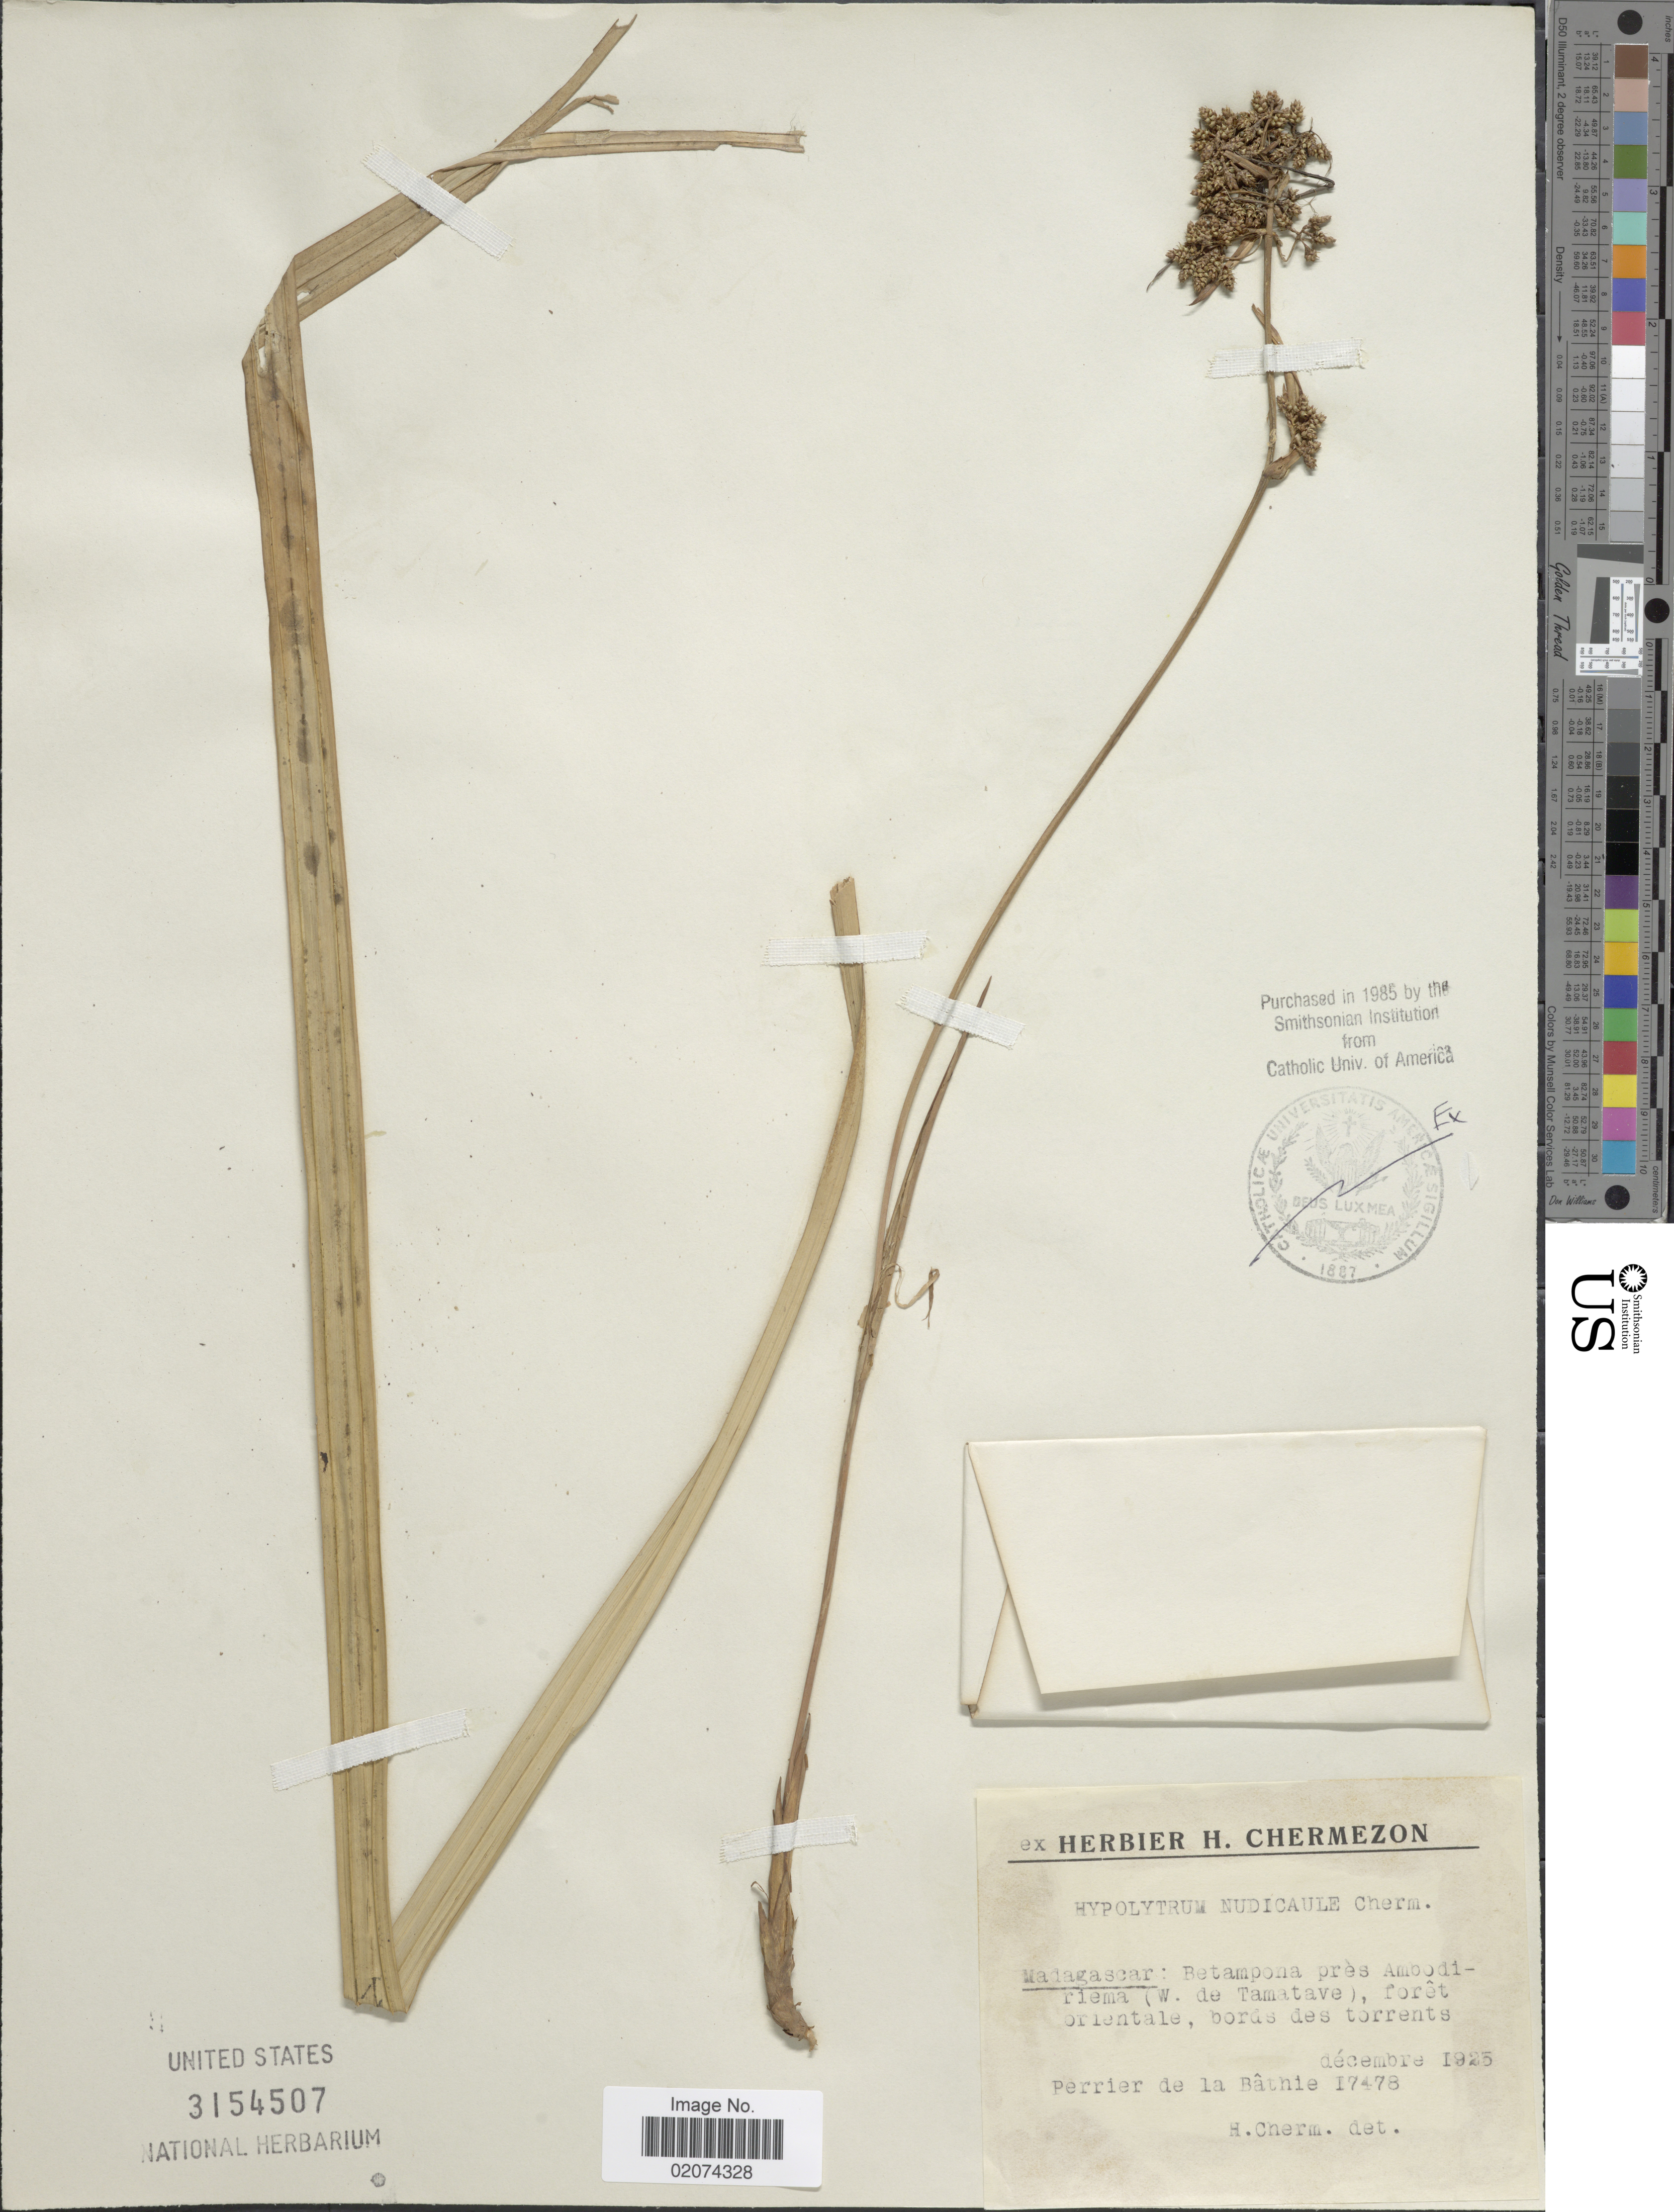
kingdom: Plantae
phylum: Tracheophyta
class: Liliopsida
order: Poales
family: Cyperaceae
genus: Hypolytrum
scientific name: Hypolytrum sp.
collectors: Perrier de la Bâthie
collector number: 17478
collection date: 1925-12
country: Madagascar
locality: Betampona pres Ambodiriema (W. de Tamatave), foret orientale, bords des torrents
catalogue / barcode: US 3154507